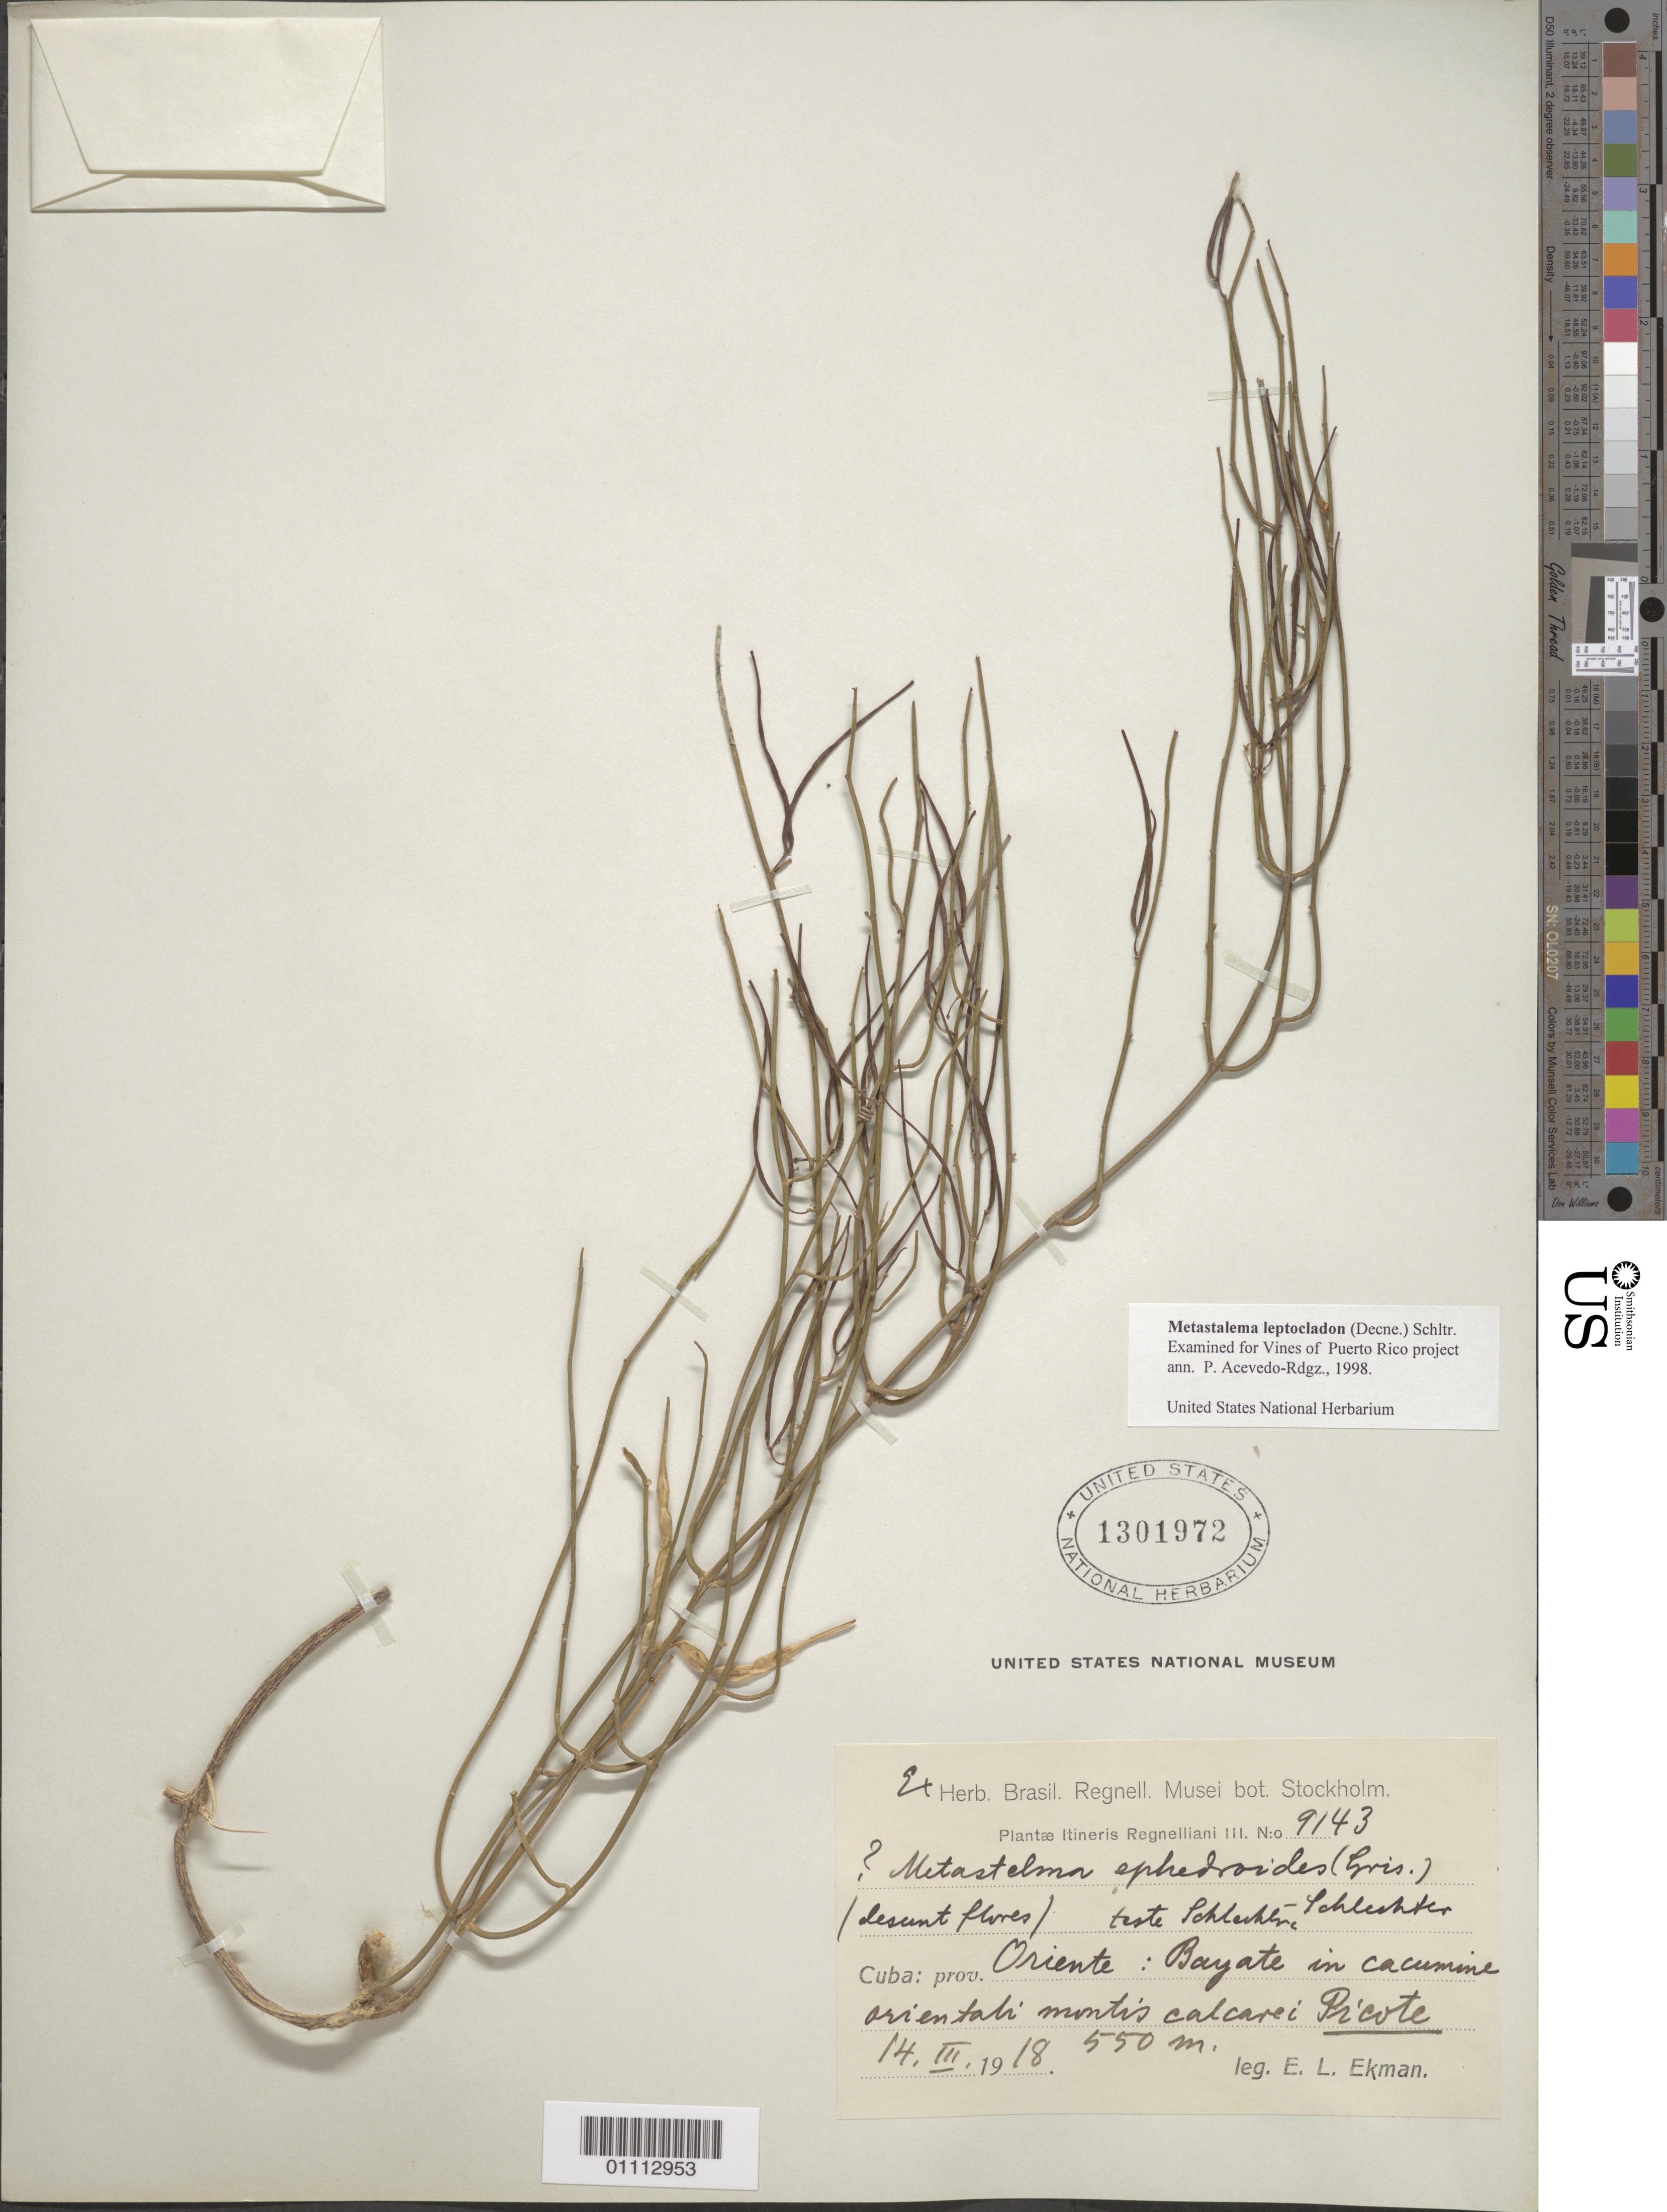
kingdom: Plantae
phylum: Tracheophyta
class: Magnoliopsida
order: Gentianales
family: Apocynaceae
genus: Metastelma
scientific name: Metastelma leptocladum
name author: (Decne.) Schltr.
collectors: E. L. Ekman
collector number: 9143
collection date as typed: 14 Mar 1918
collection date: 1918-03-14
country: Cuba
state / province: Oriente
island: Cuba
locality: Oriente: Bayare in caumine orientali montis calcarei Pricote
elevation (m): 550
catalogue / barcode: US 1301972